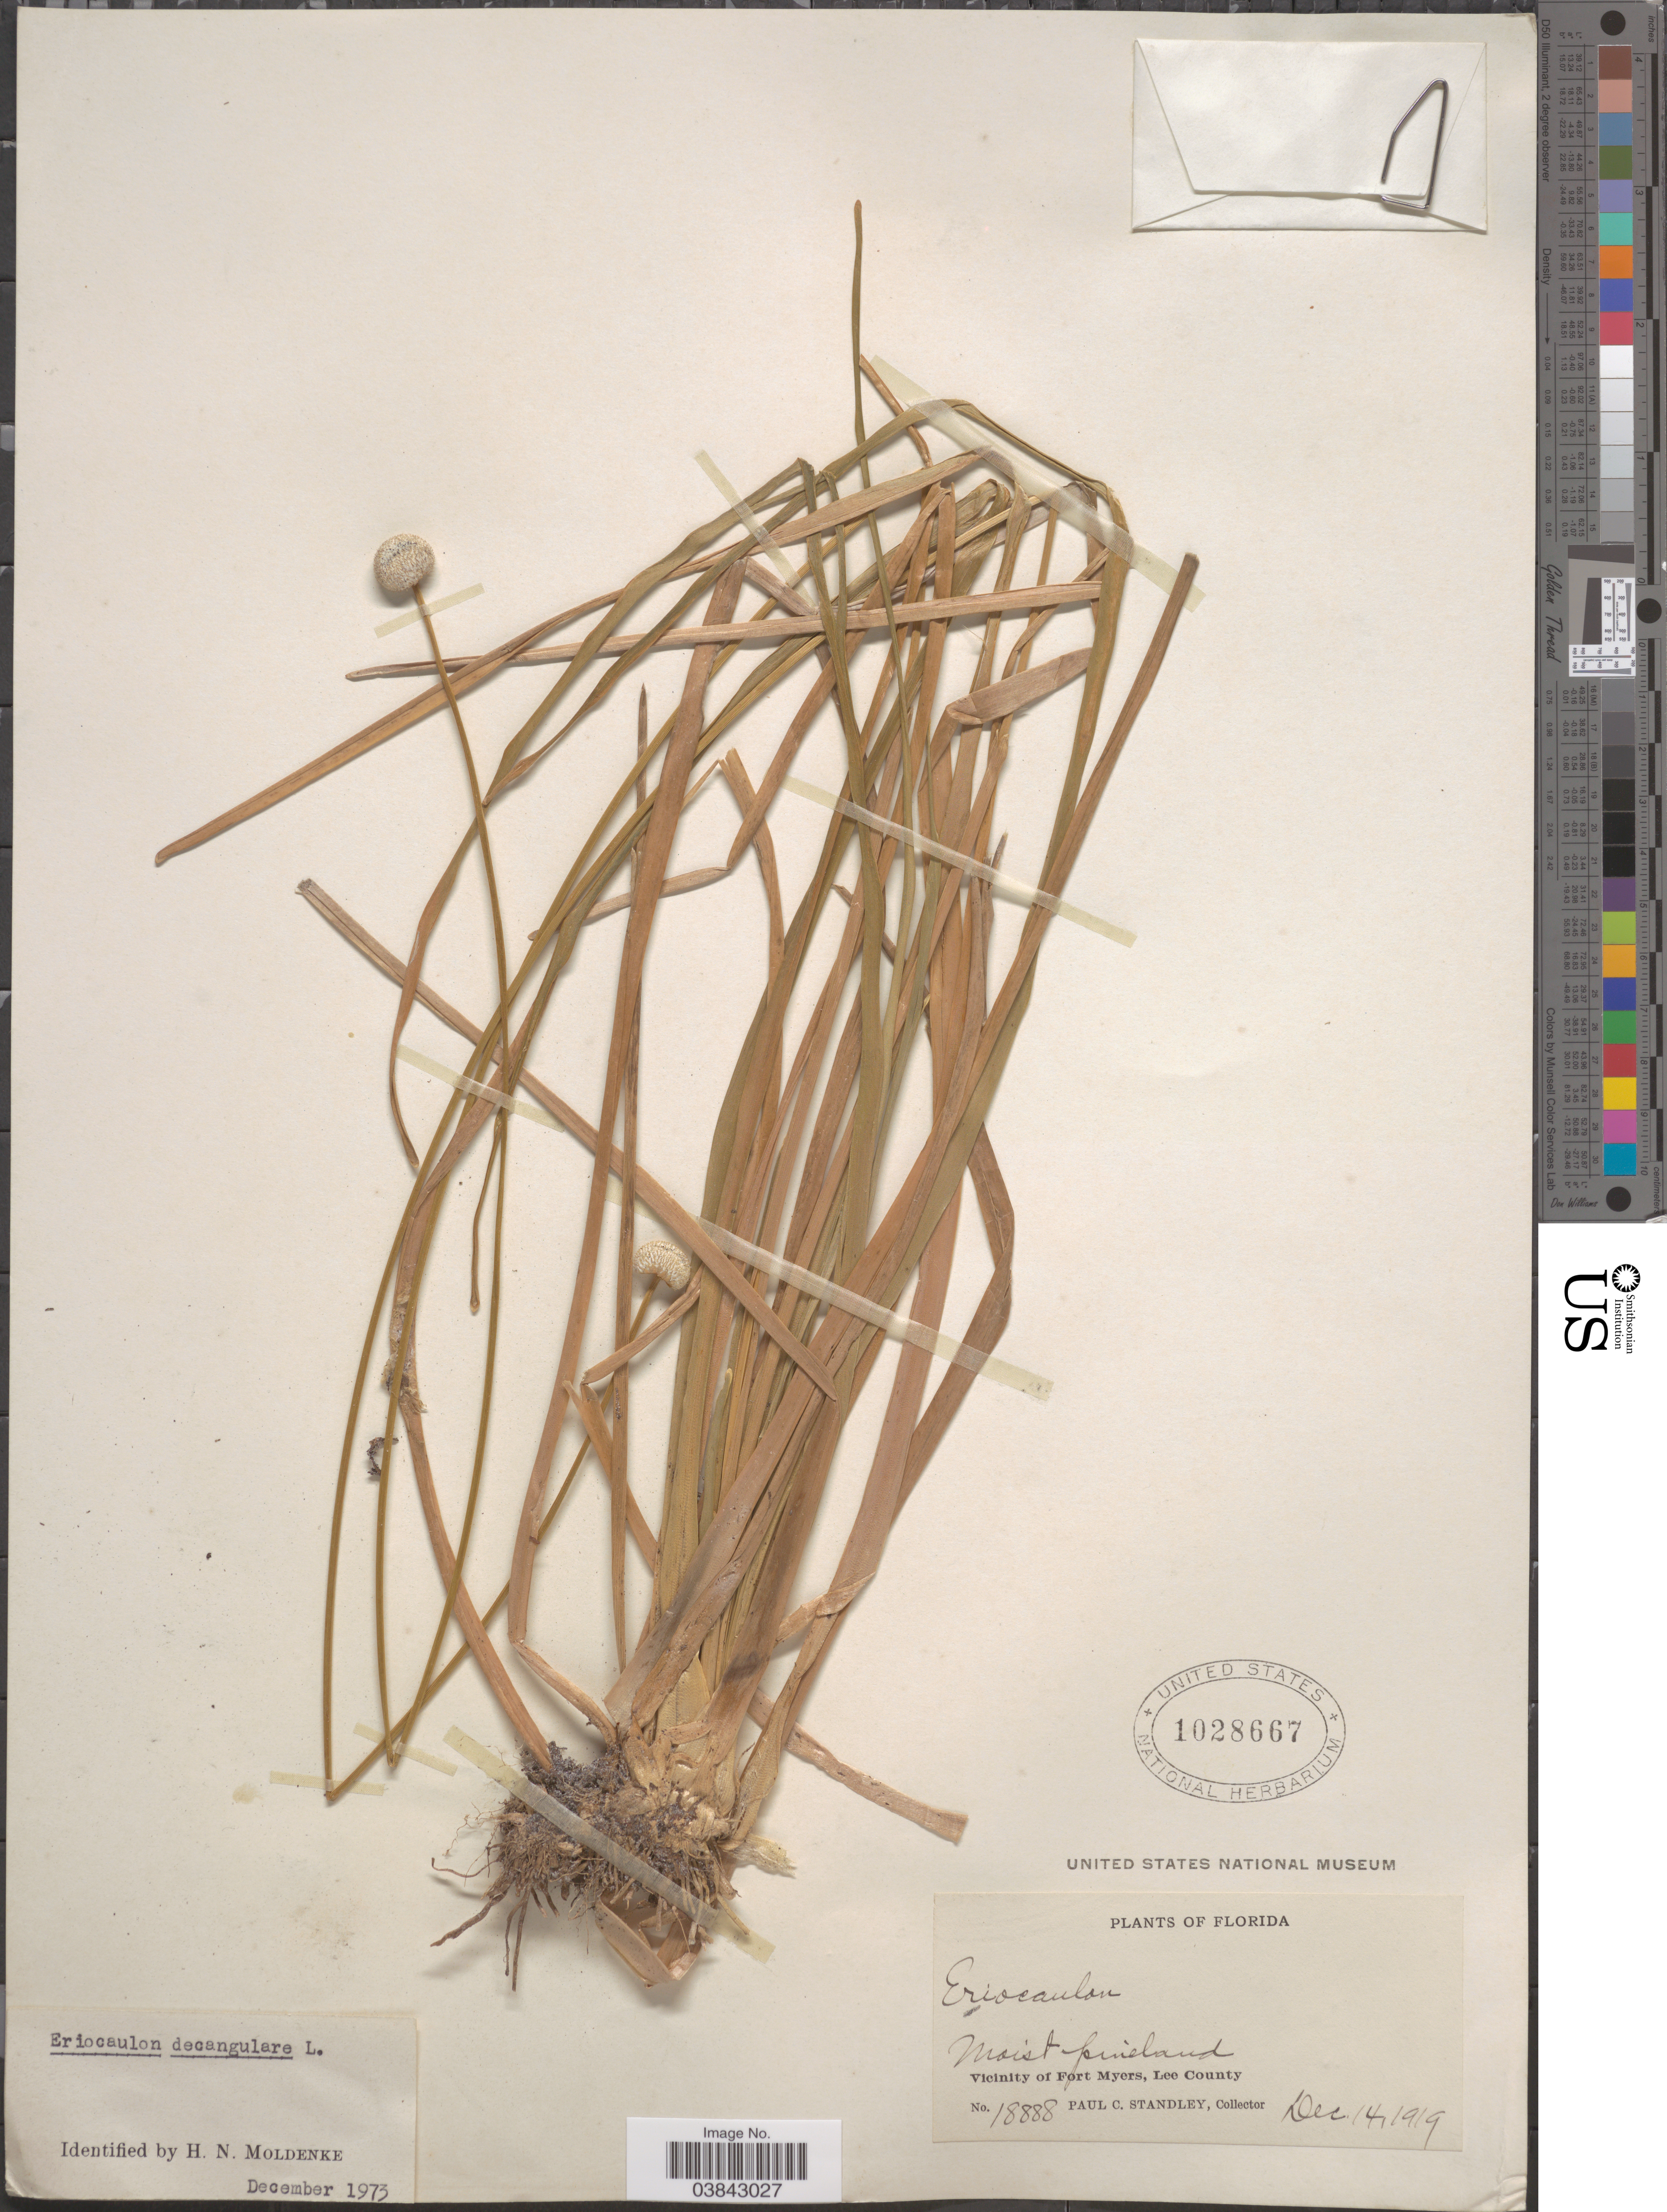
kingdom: Plantae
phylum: Tracheophyta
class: Liliopsida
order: Poales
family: Eriocaulaceae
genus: Eriocaulon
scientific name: Eriocaulon decangulare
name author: L.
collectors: P. C. Standley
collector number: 18888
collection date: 1919-12-14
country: United States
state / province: Florida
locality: Vicinity of Fort Myers, Lee County.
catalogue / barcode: US 1028667